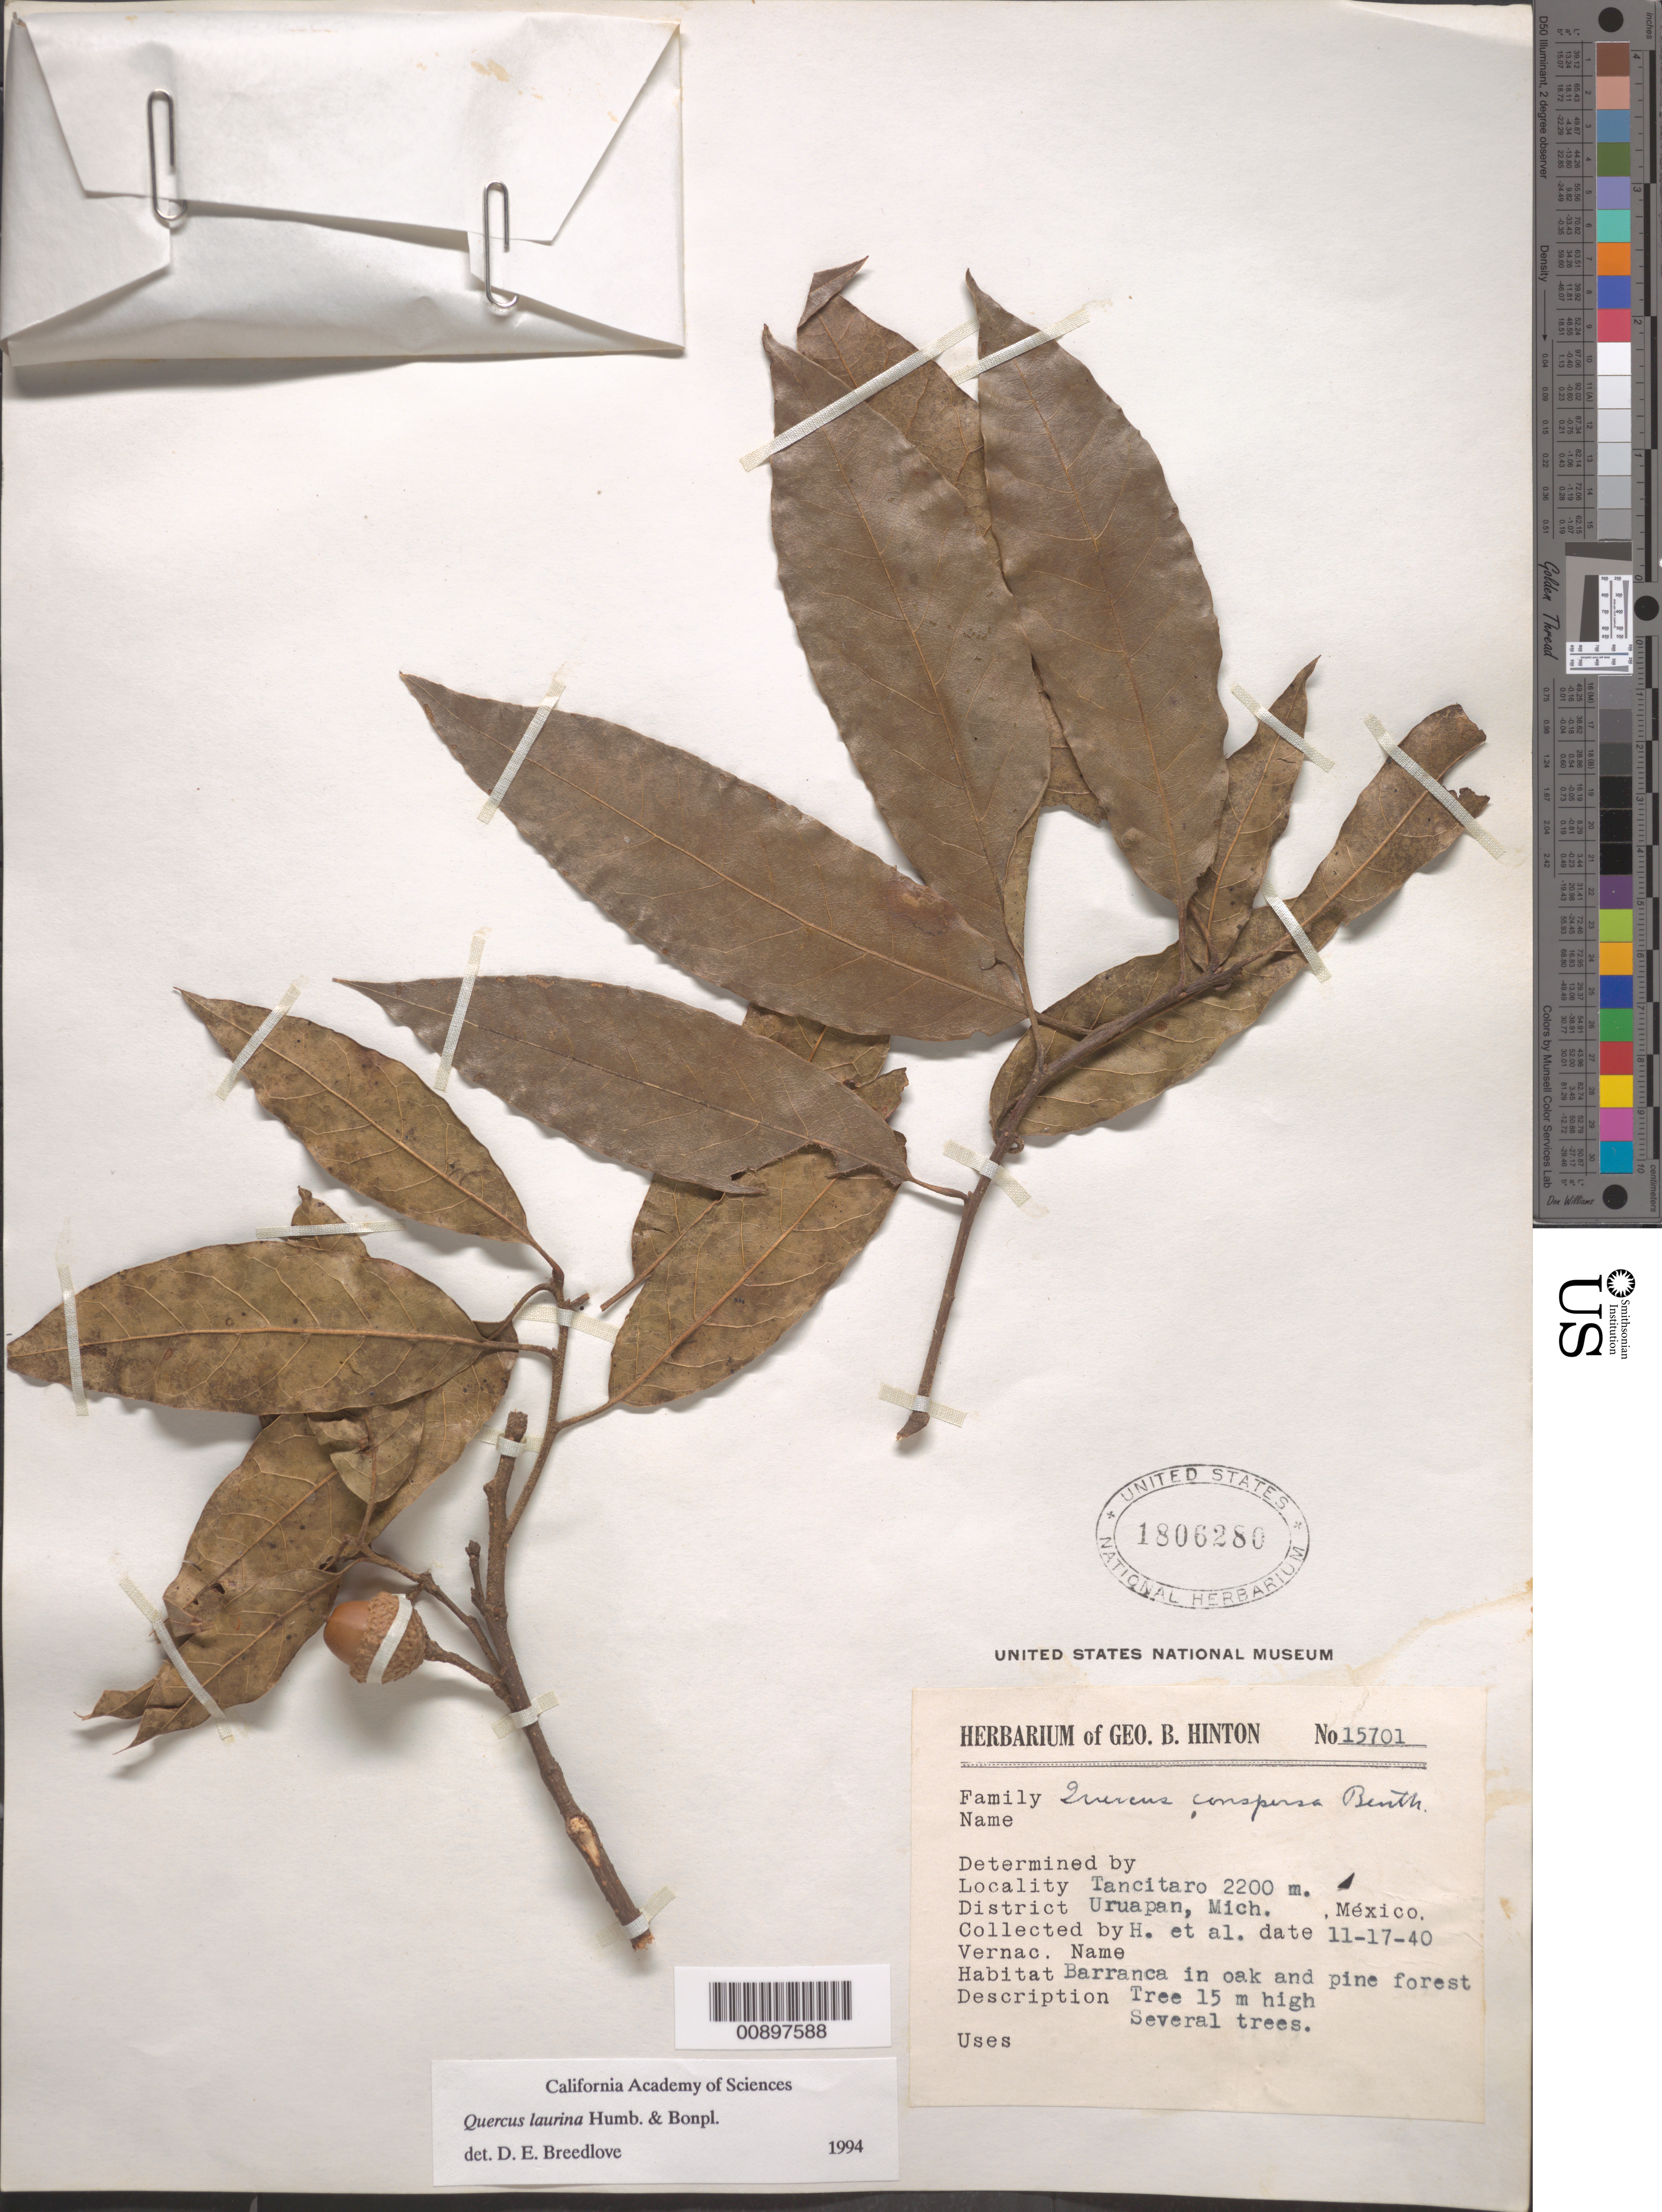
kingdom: Plantae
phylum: Tracheophyta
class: Magnoliopsida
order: Fagales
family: Fagaceae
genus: Quercus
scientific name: Quercus laurina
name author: Humb. & Bonpl.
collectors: G. B. Hinton & et al.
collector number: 15701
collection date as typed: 17 Nov 1940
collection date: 1940-11-17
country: Mexico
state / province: Michoacán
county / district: Uruapan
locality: Tancitaro, District Uruapan, Michoacán.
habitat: Barranca in oak and pine forest.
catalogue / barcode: US 1806280